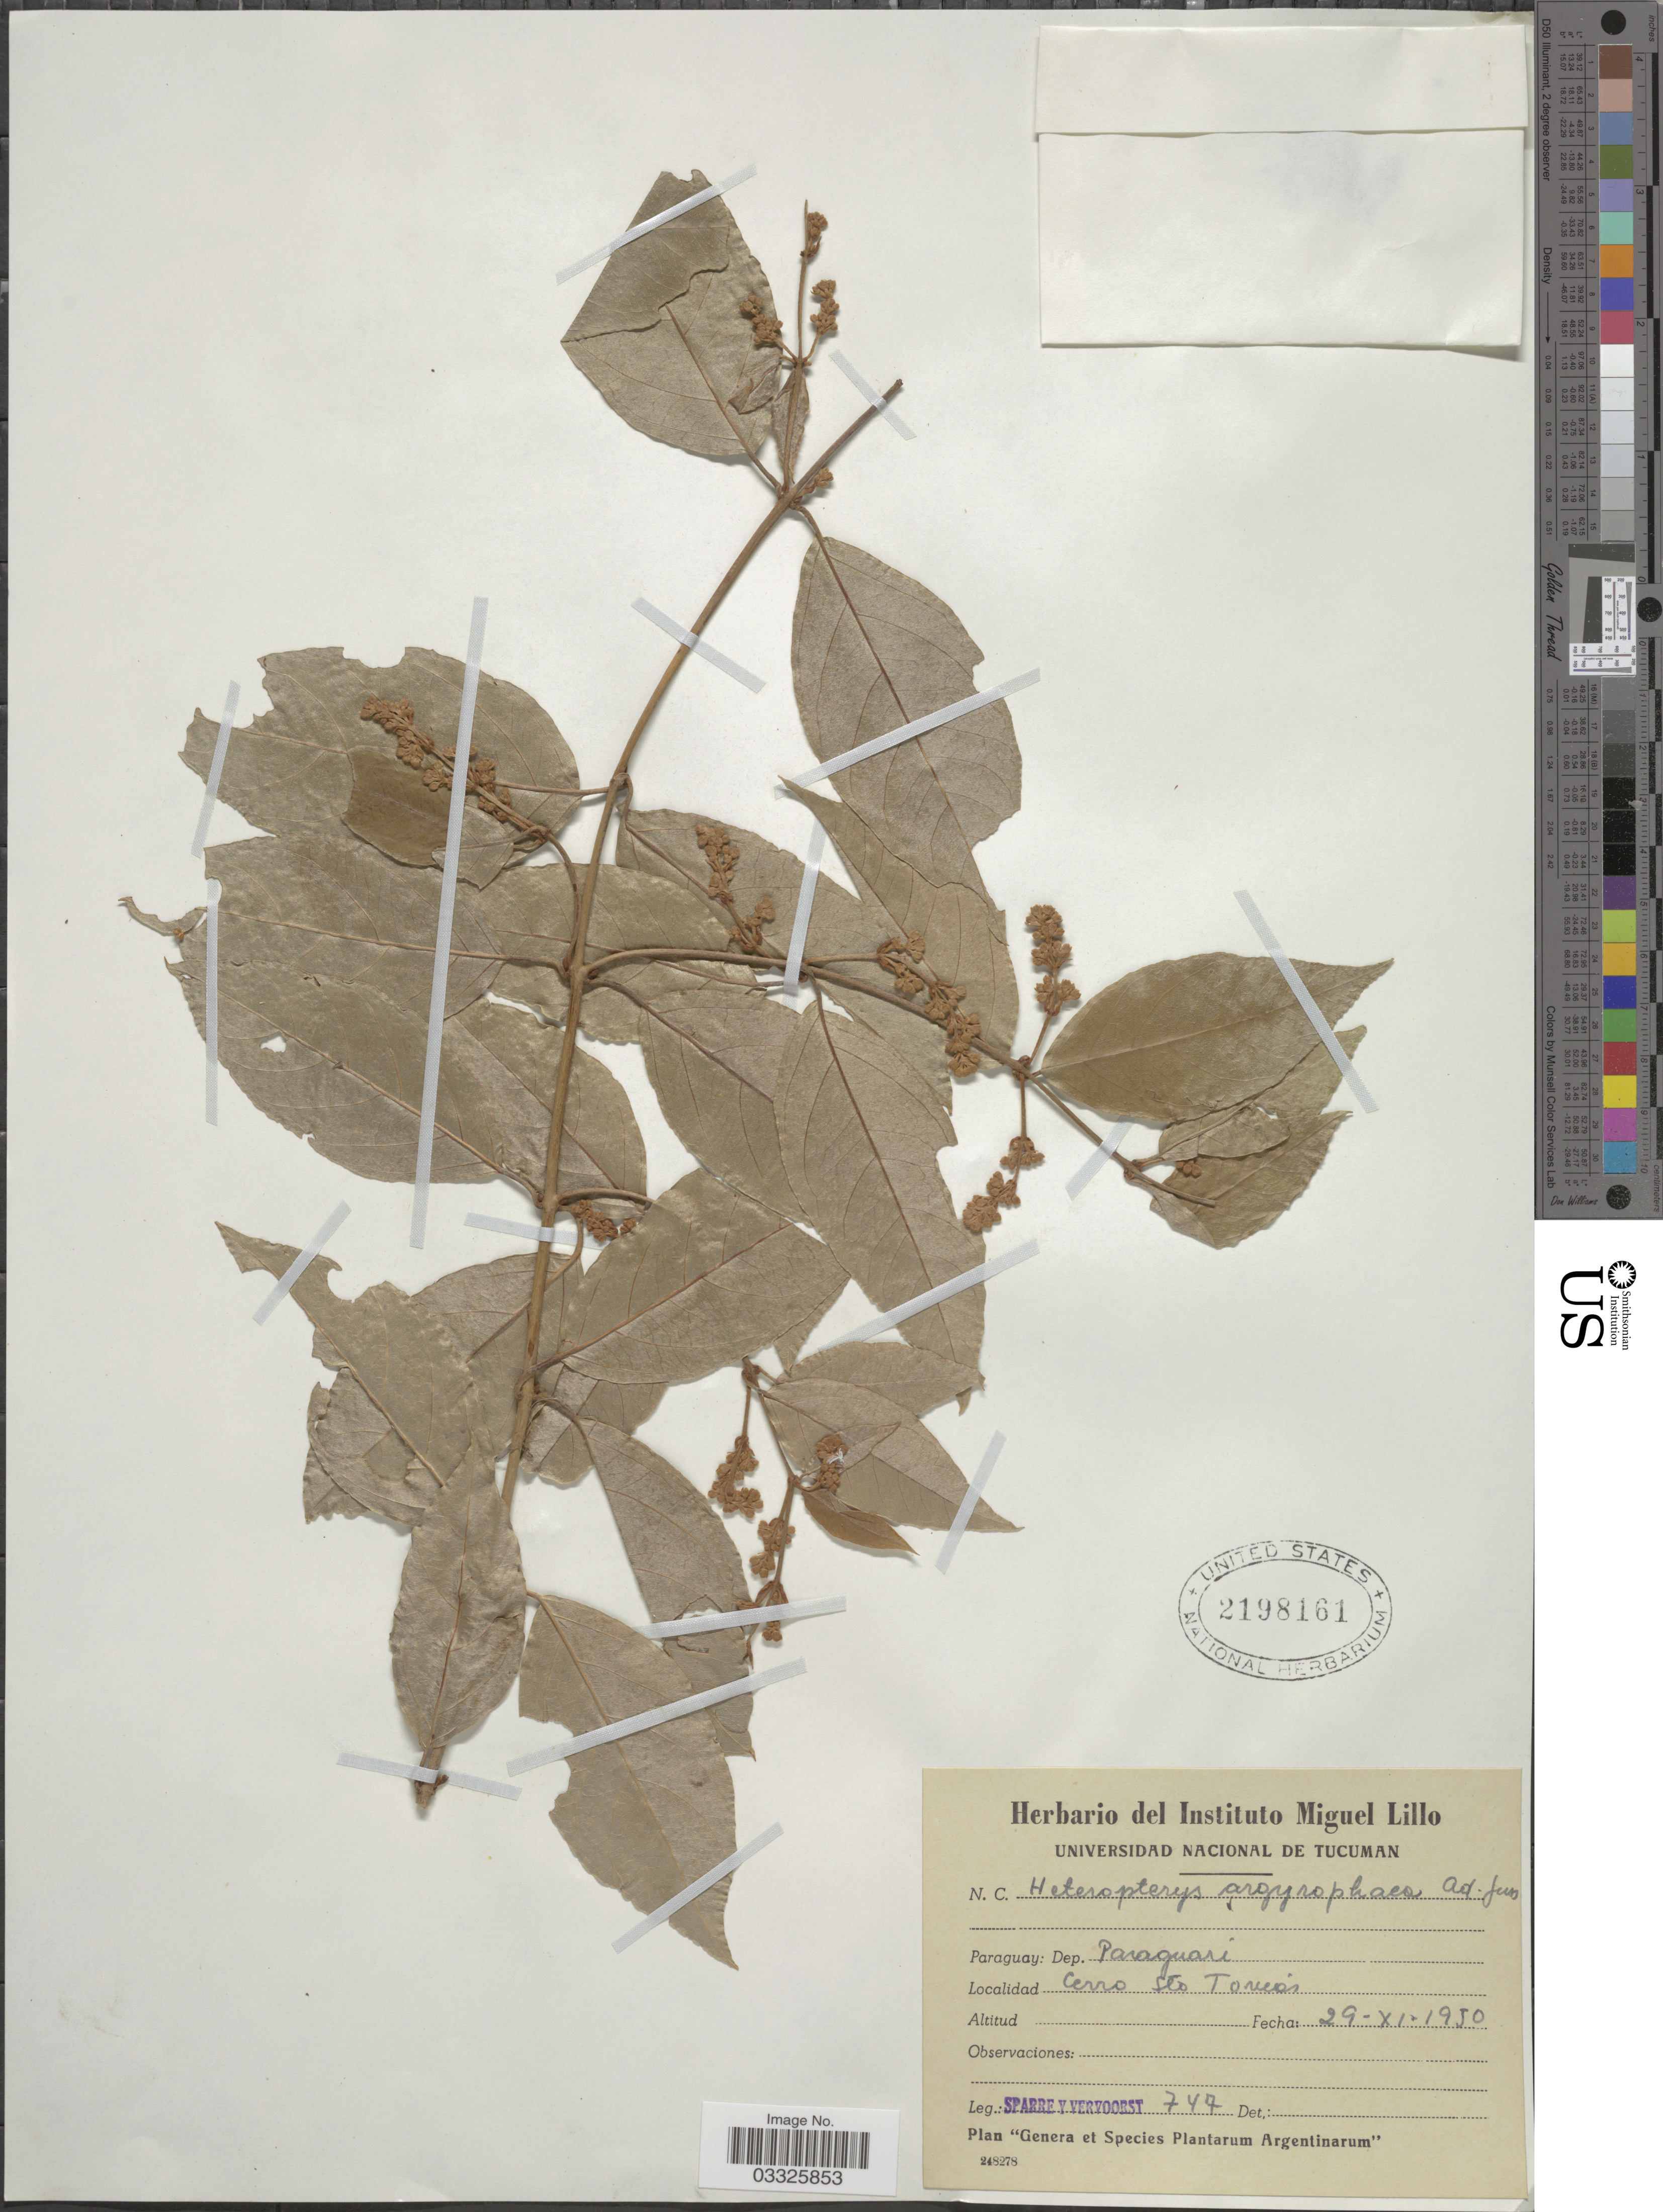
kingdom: Plantae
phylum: Tracheophyta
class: Magnoliopsida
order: Malpighiales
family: Malpighiaceae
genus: Heteropterys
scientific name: Heteropterys argyrophaea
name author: A. Juss.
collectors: Sparre & Vervoorst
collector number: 747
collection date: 1950-11-29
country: Paraguay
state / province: Paraguari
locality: Dep. Paraguari. Cerro Sta. Torceás.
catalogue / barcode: US 2198161